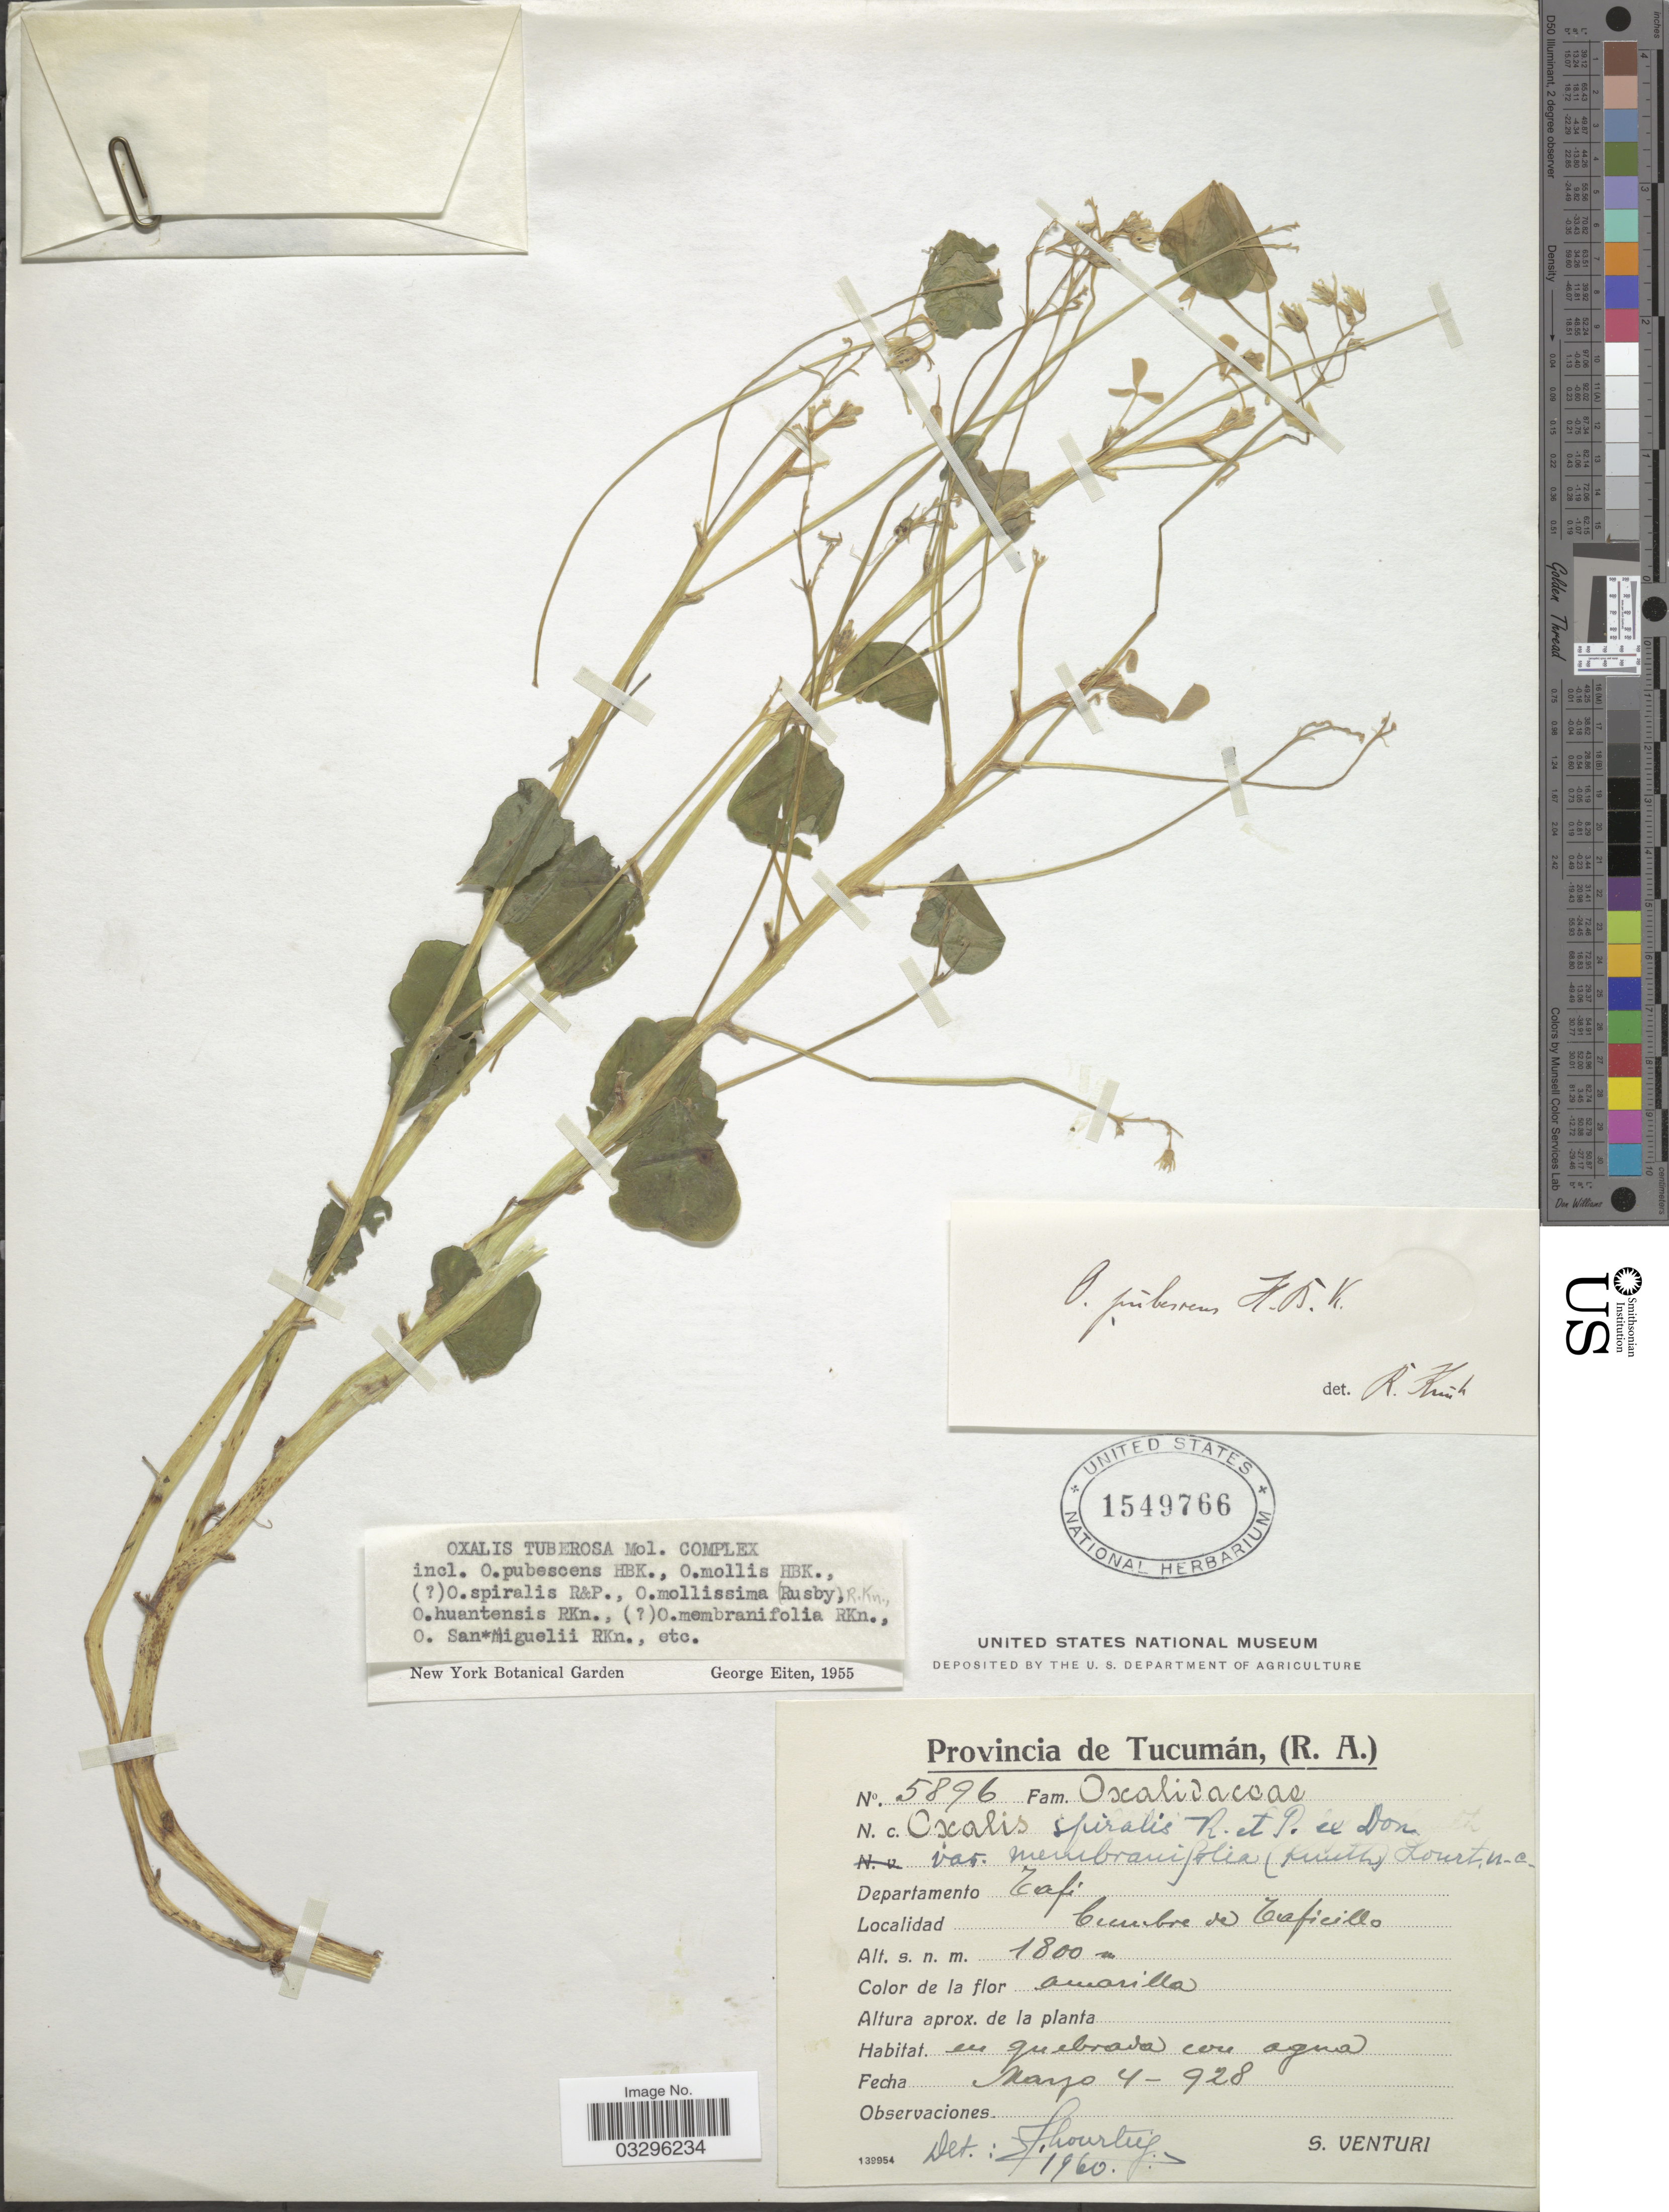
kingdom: Plantae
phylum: Tracheophyta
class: Magnoliopsida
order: Oxalidales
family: Oxalidaceae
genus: Oxalis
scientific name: Oxalis spiralis subsp. membranifolia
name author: (R. Knuth) Lourteig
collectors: S. Venturi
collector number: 5896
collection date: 1928-03-04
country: Argentina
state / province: Tucuman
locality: Departamento Tafi, Cumbre de Taficillo.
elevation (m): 1800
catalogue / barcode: US 1549766